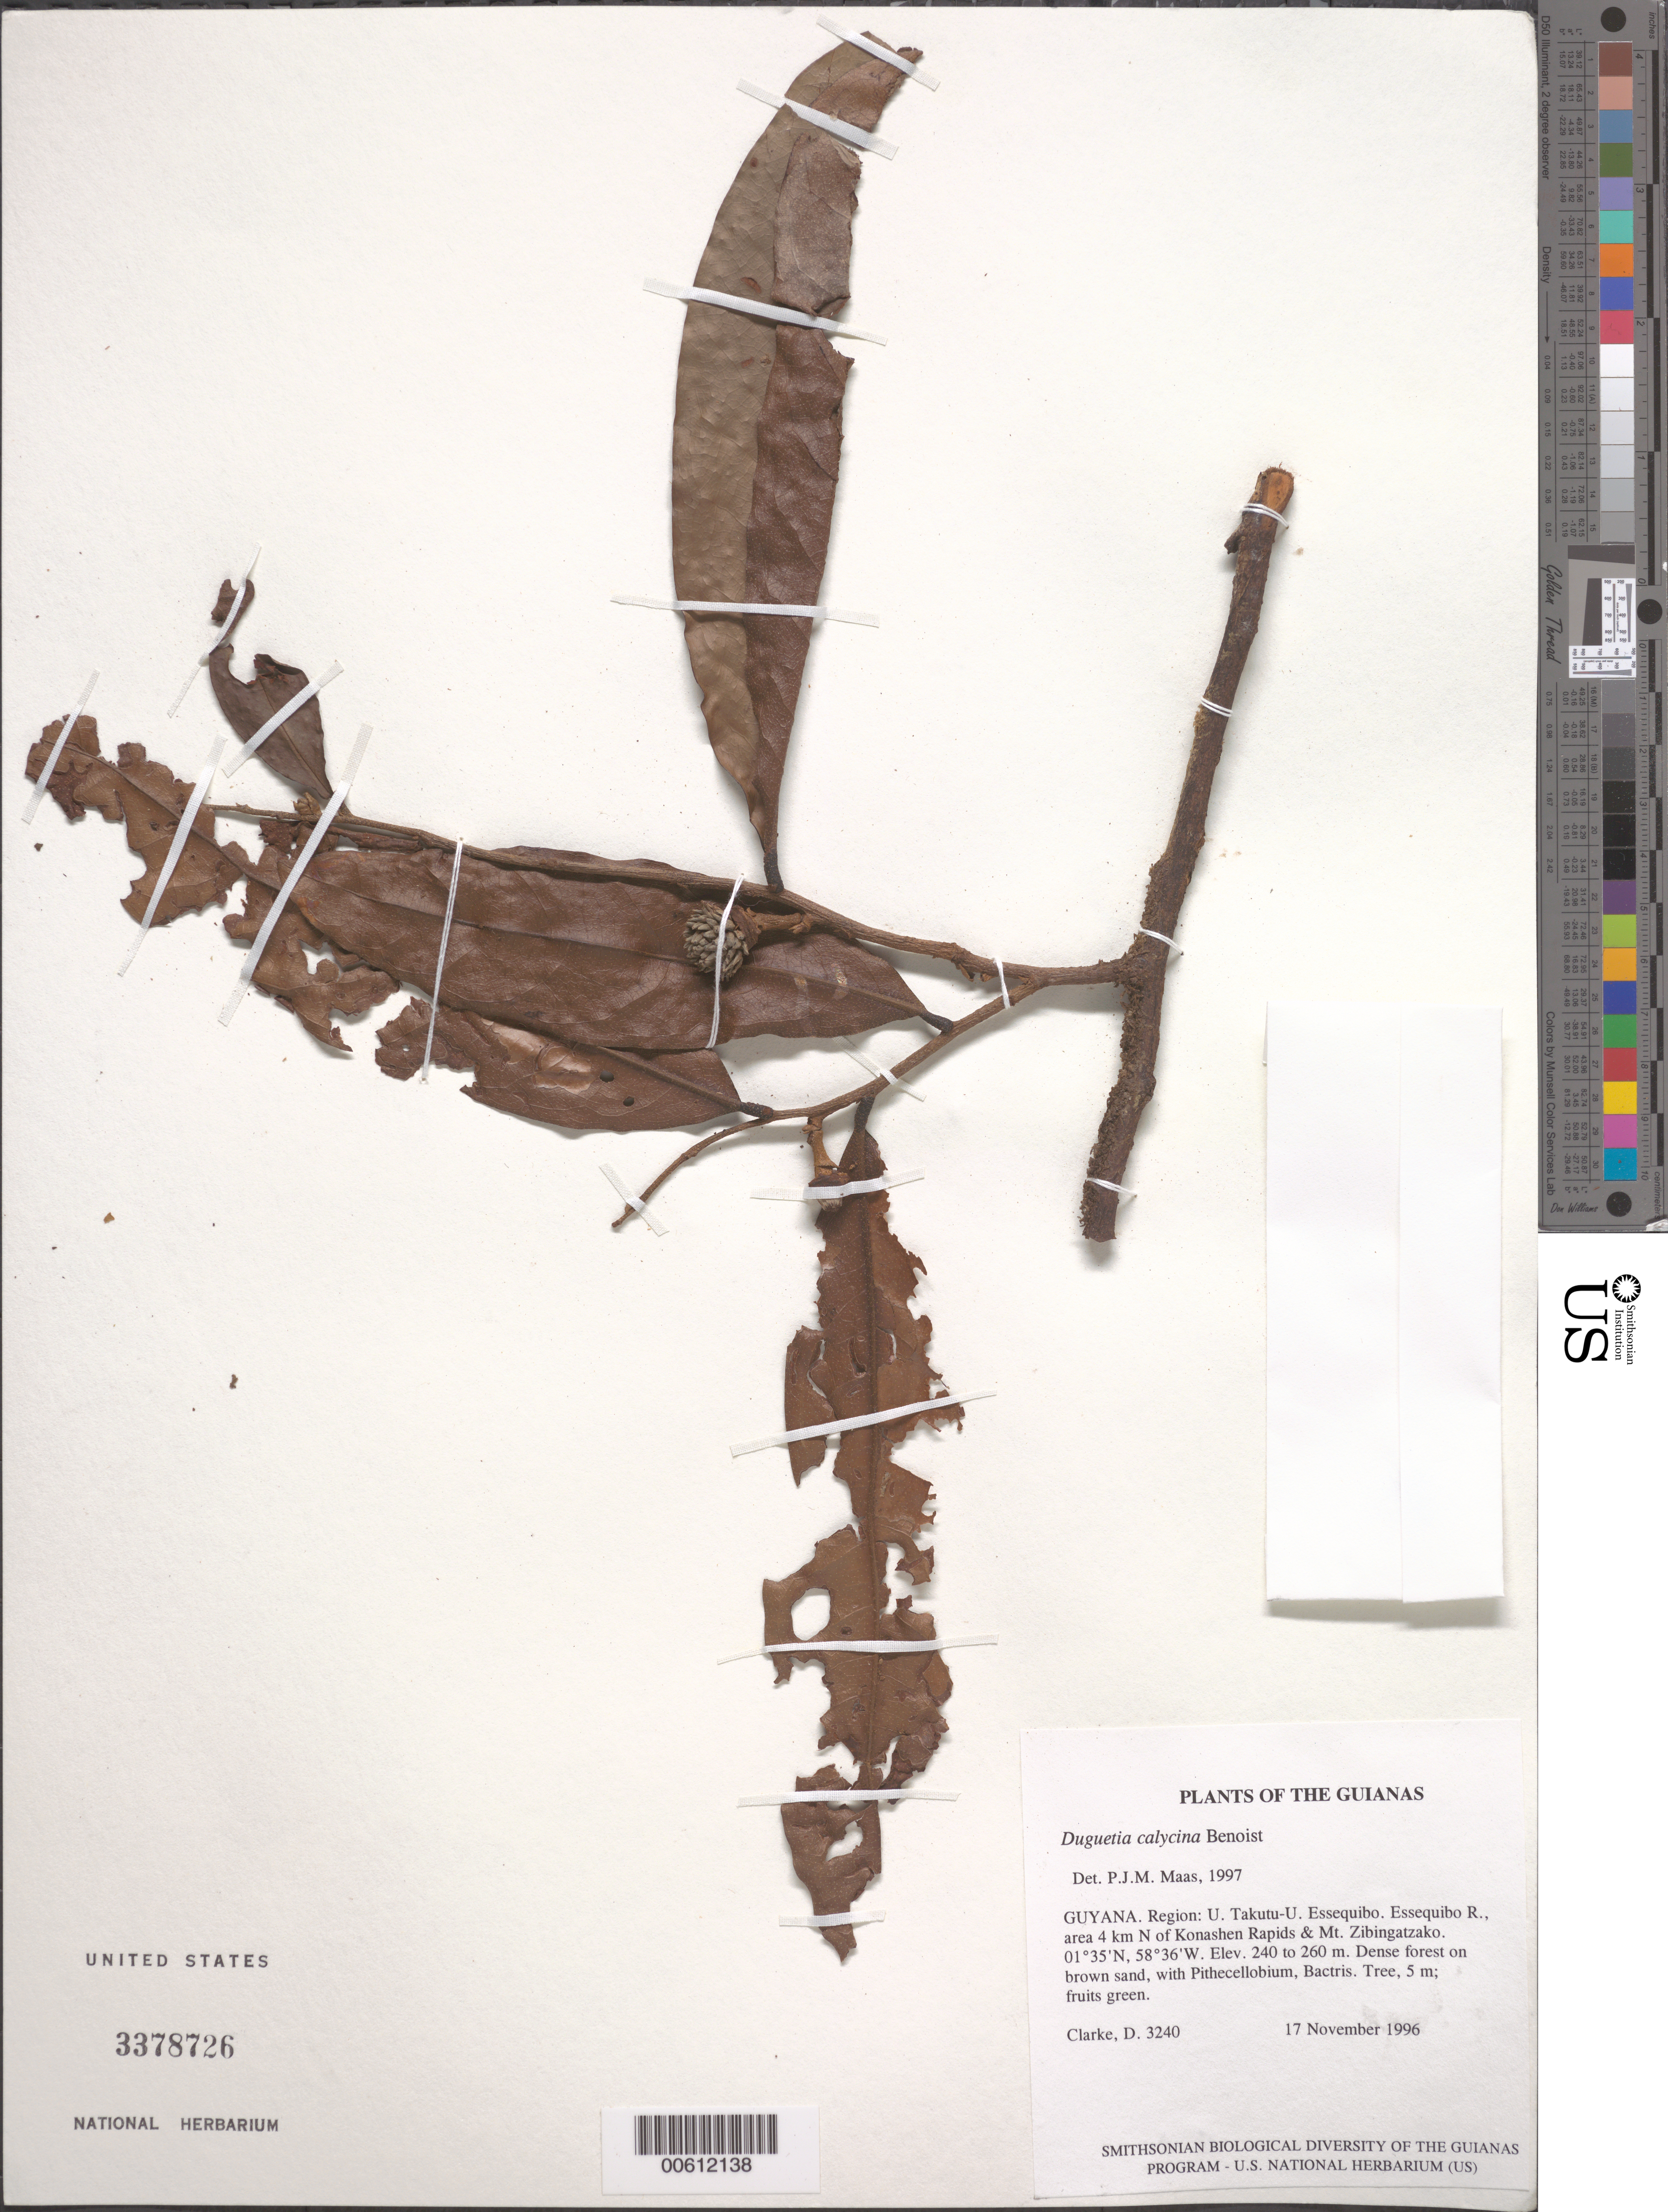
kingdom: Plantae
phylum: Tracheophyta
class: Magnoliopsida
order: Magnoliales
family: Annonaceae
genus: Duguetia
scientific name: Duguetia calycina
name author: Benoist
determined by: Maas, Paul J. M.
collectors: H. D. Clarke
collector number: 3240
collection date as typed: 17 November 1996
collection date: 1996-11-17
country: Guyana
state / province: U. Takutu-U. Essequibo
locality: Essequibo R., area 4 km N of Konashen Rapids & Mt. Zibingatzako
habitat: Dense forest on brown sand, with Pithecellobium, Bactris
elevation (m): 240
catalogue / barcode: US 3378726